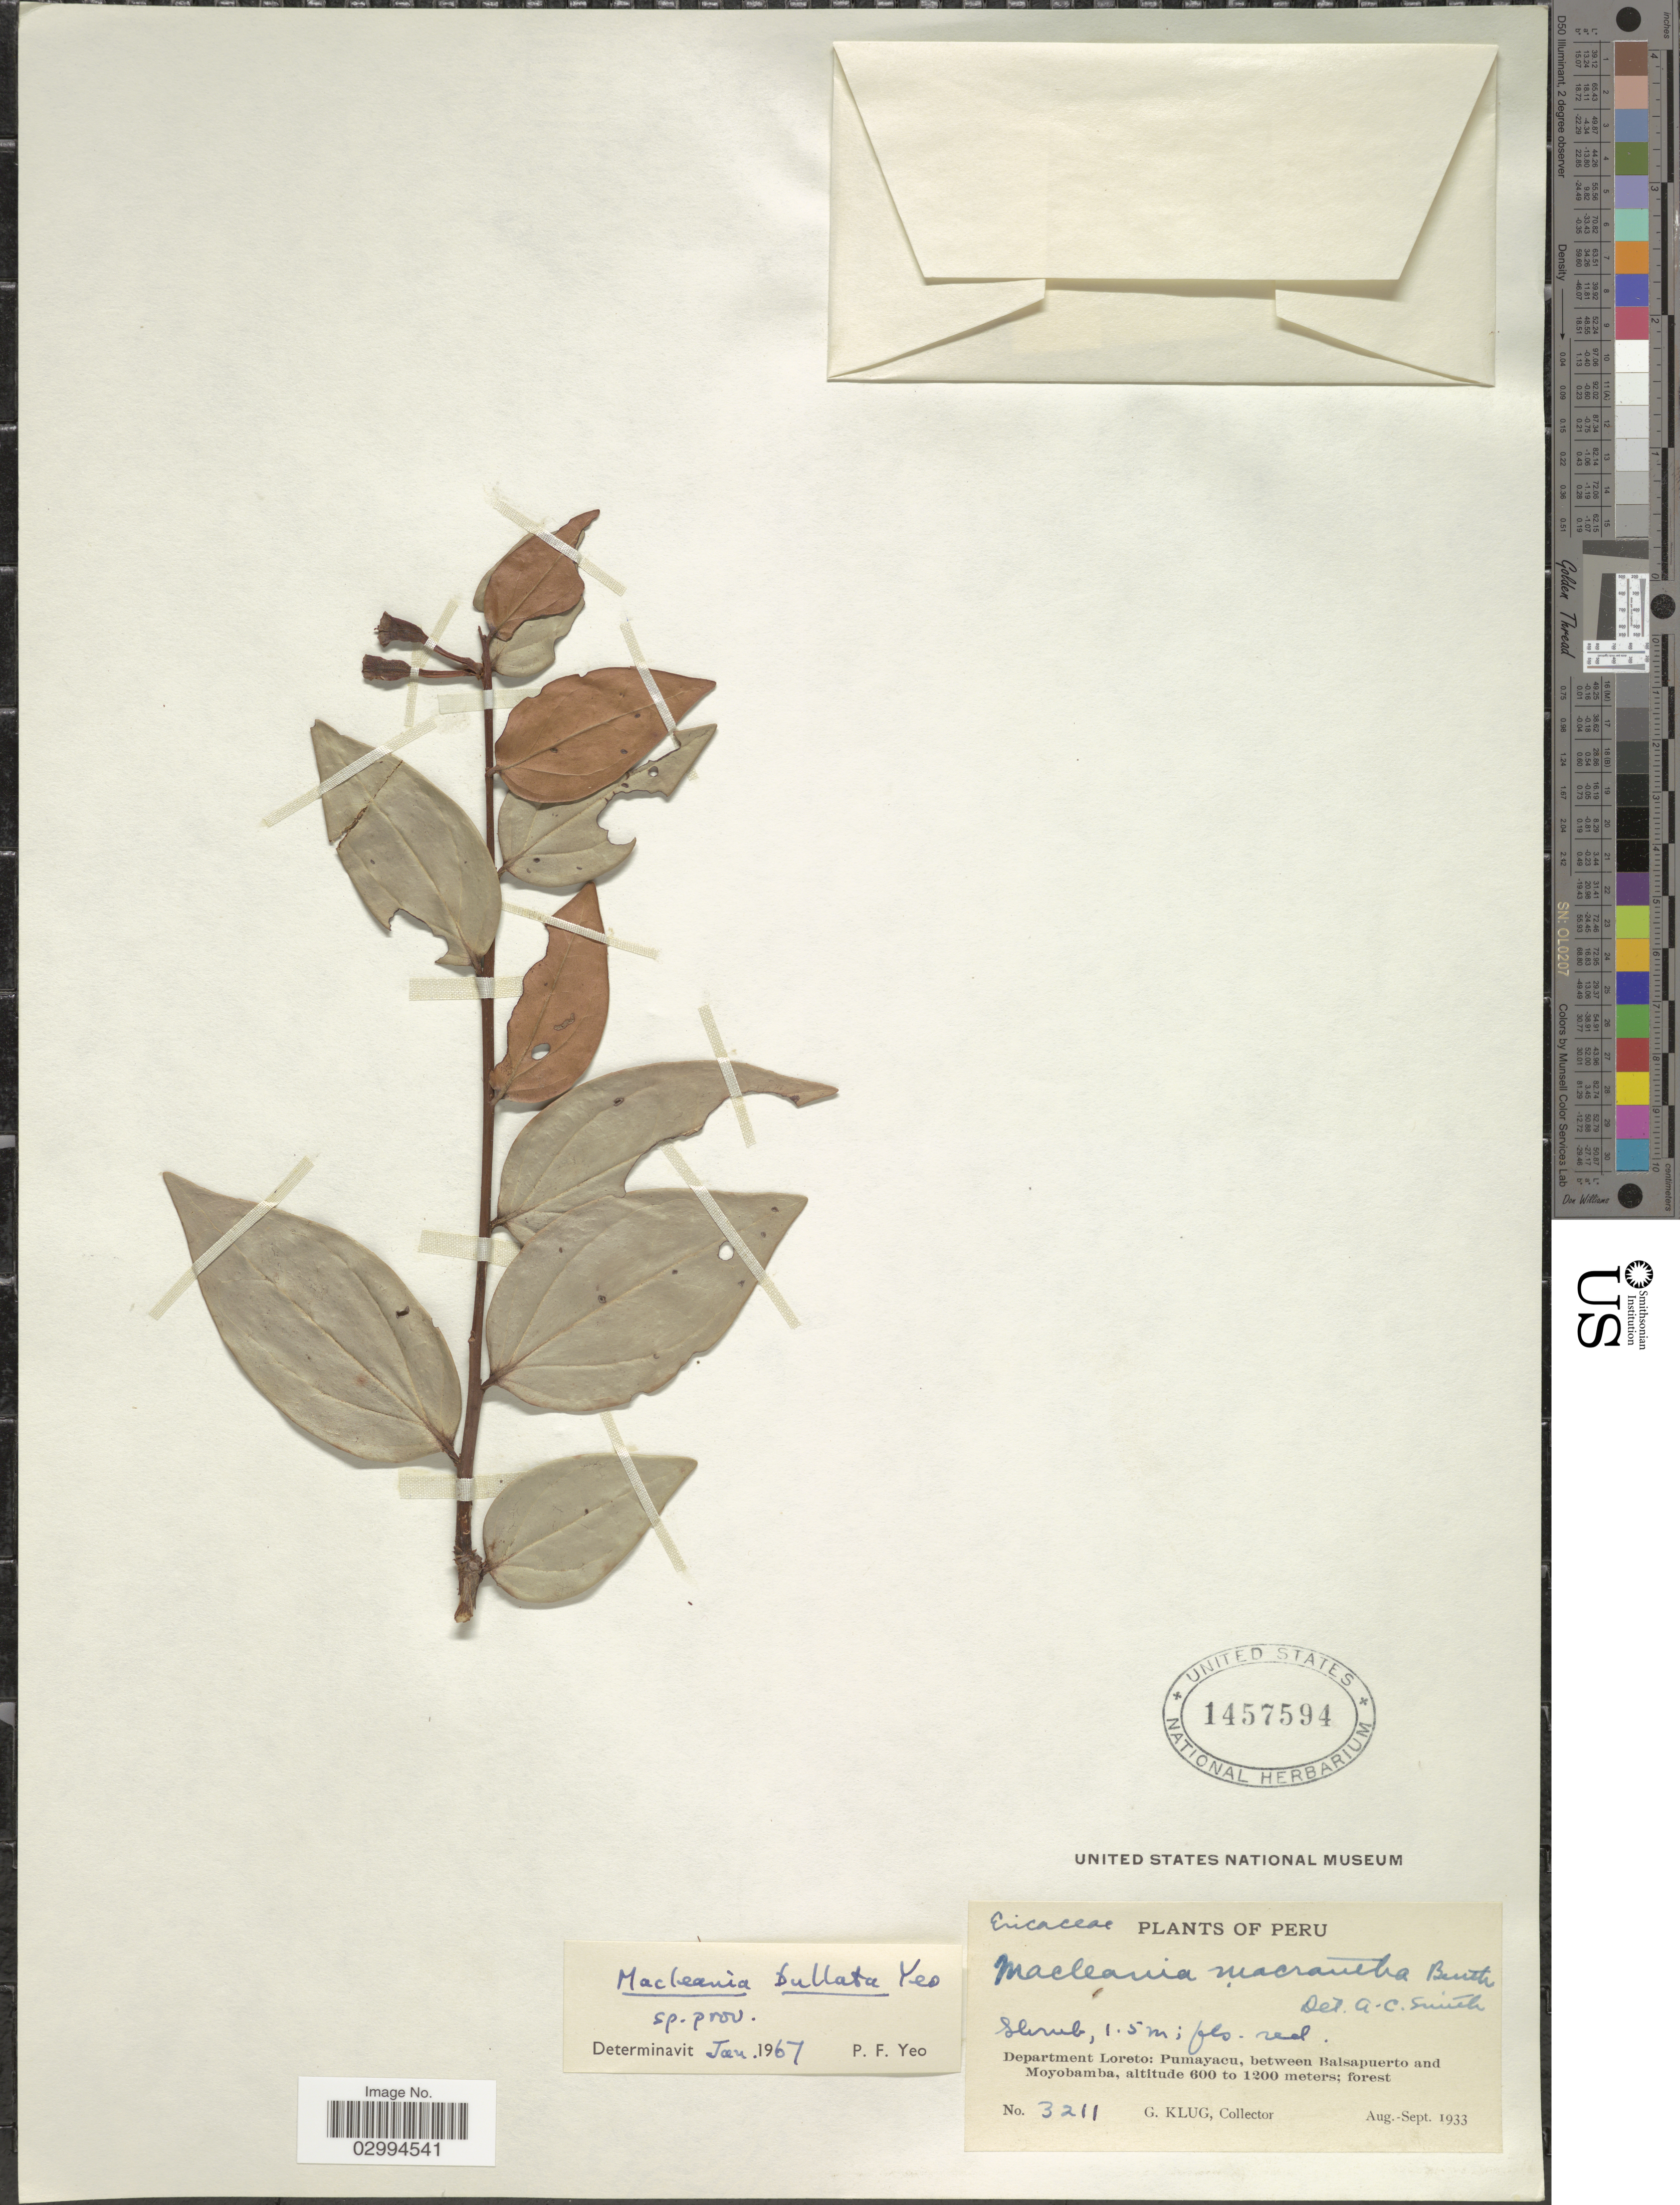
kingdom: Plantae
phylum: Tracheophyta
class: Magnoliopsida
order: Ericales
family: Ericaceae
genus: Macleania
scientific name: Macleania bullata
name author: Yeo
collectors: G. Klug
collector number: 3211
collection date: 1933-08/1933-09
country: Peru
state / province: Loreto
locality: Department Loreto: Pumayacu, between Balsapuerto and Moyobamba.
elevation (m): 600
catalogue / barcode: US 1457594